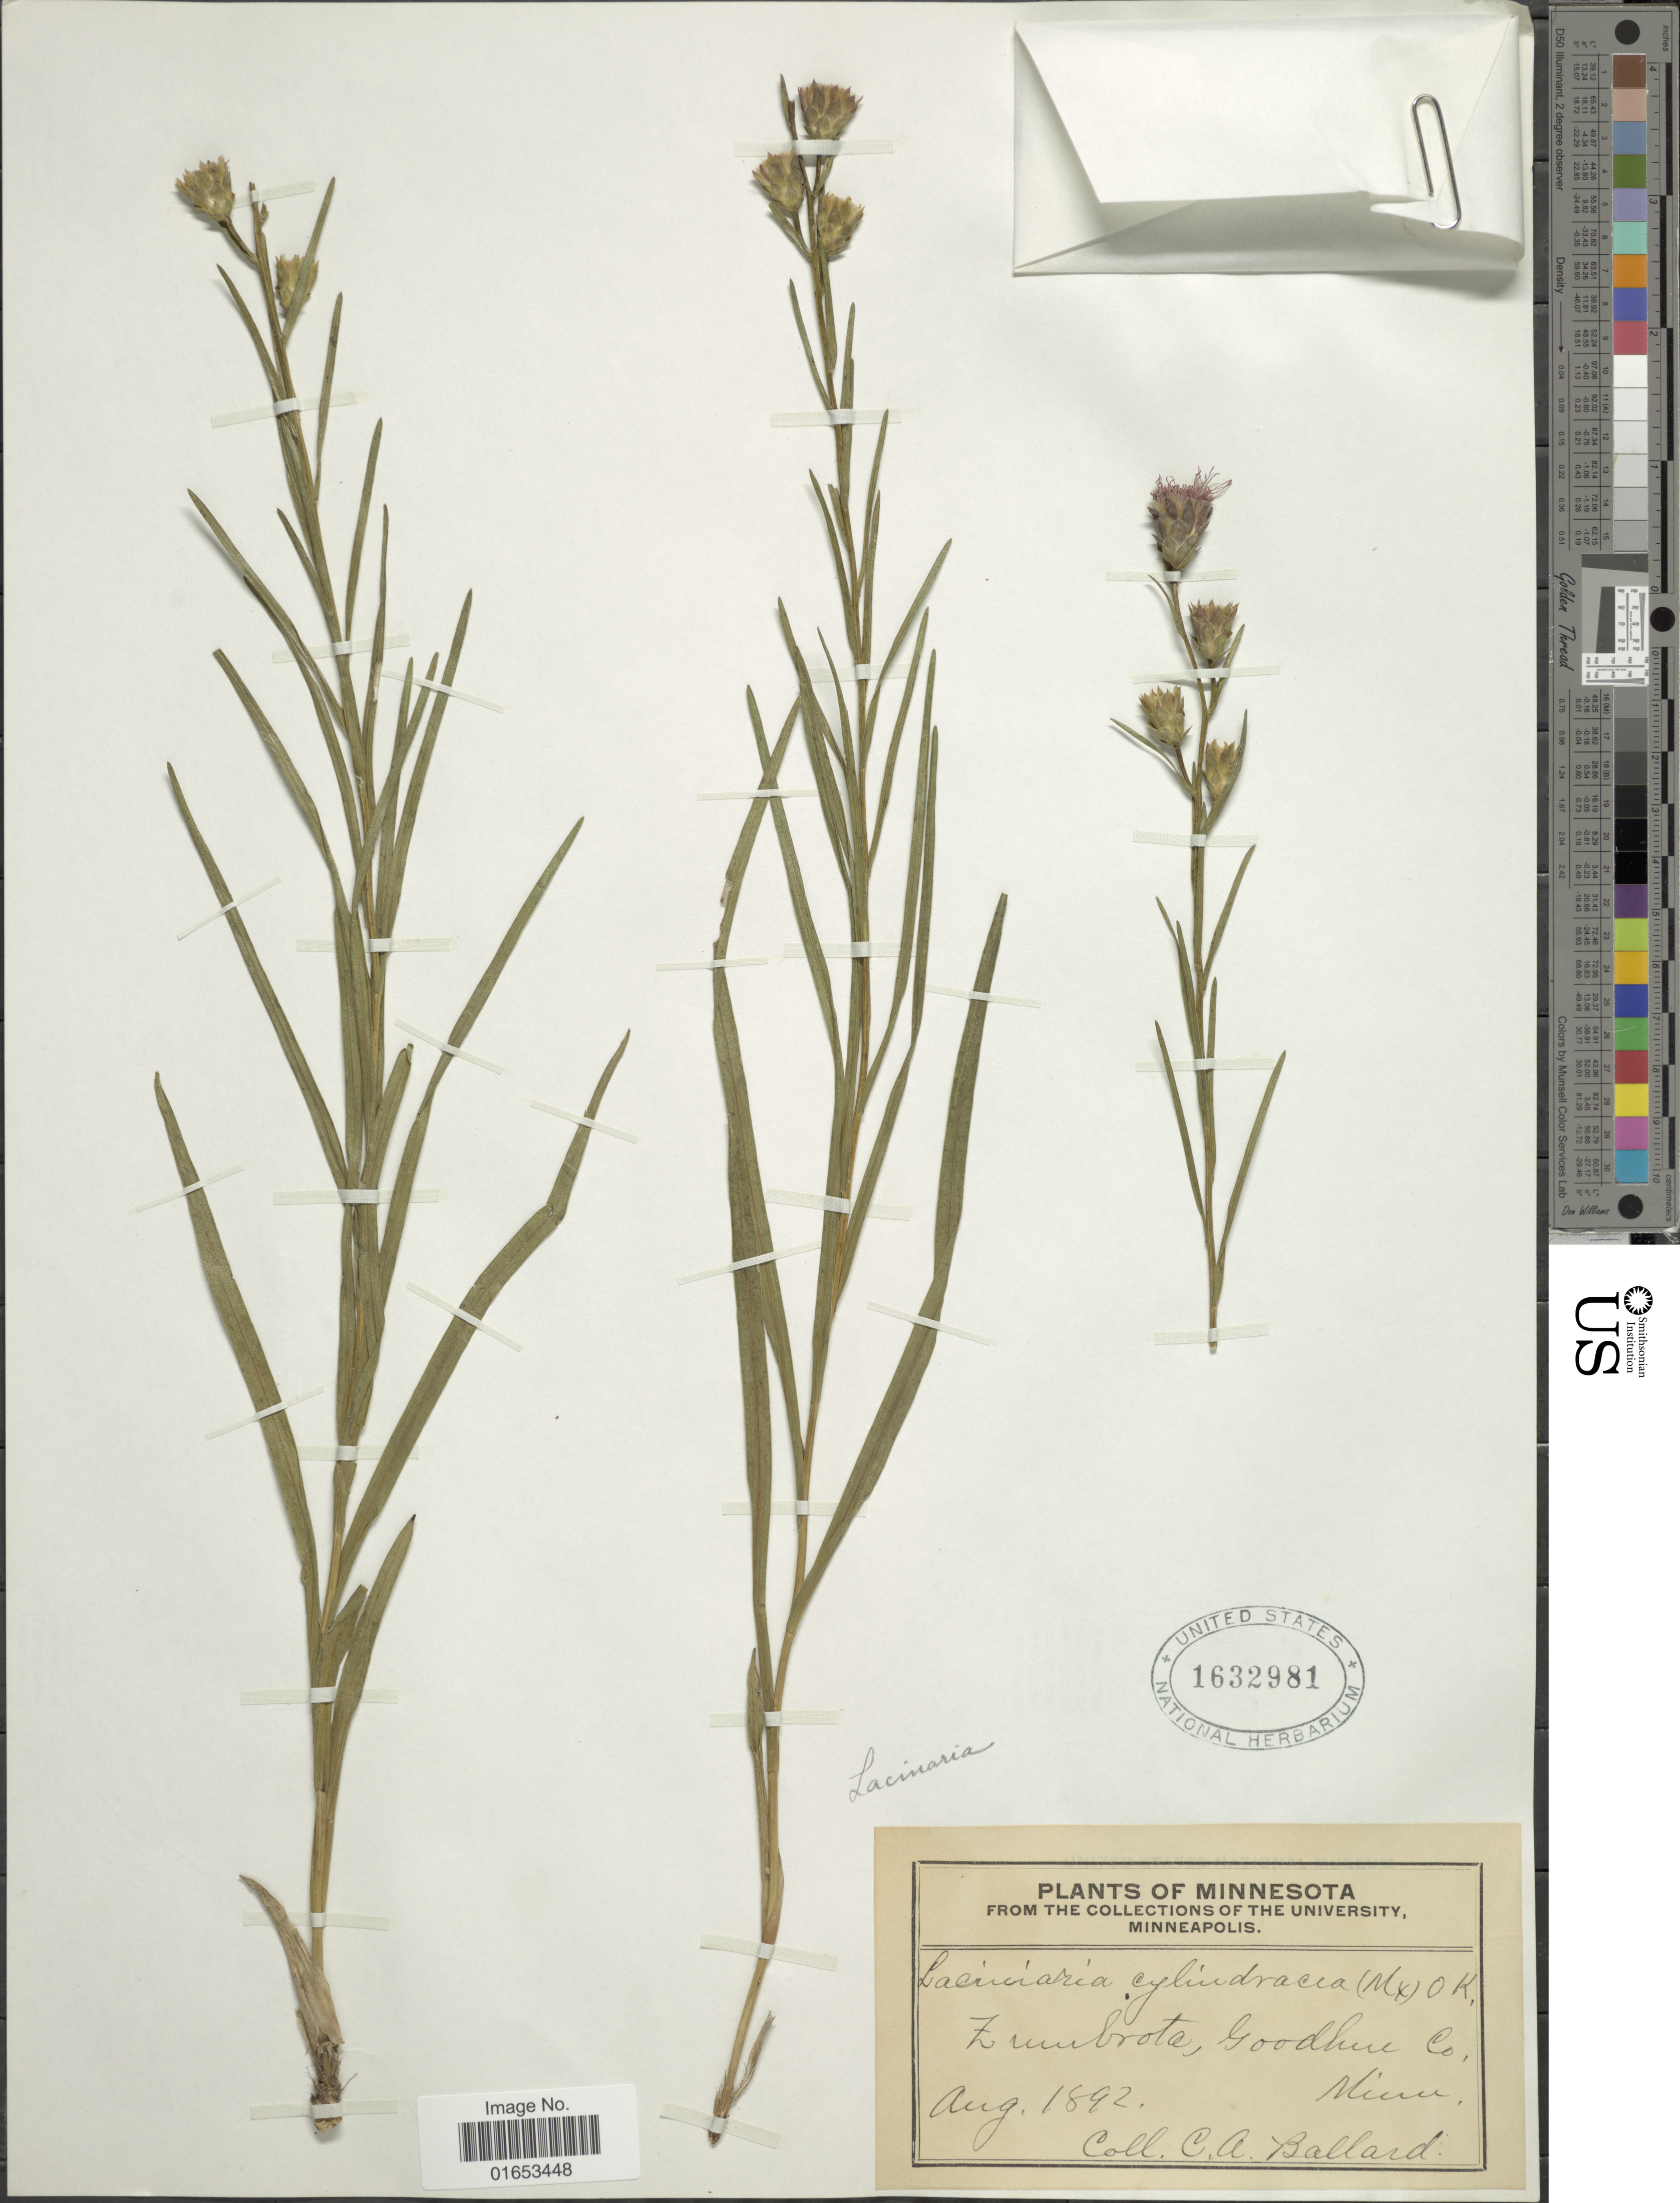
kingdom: Plantae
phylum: Tracheophyta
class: Magnoliopsida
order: Asterales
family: Asteraceae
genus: Liatris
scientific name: Liatris cylindracea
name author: Michaux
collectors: C. A. Ballard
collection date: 1892-08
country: United States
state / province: Minnesota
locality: Zumbrota, Goodhue Co.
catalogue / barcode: US 1632981